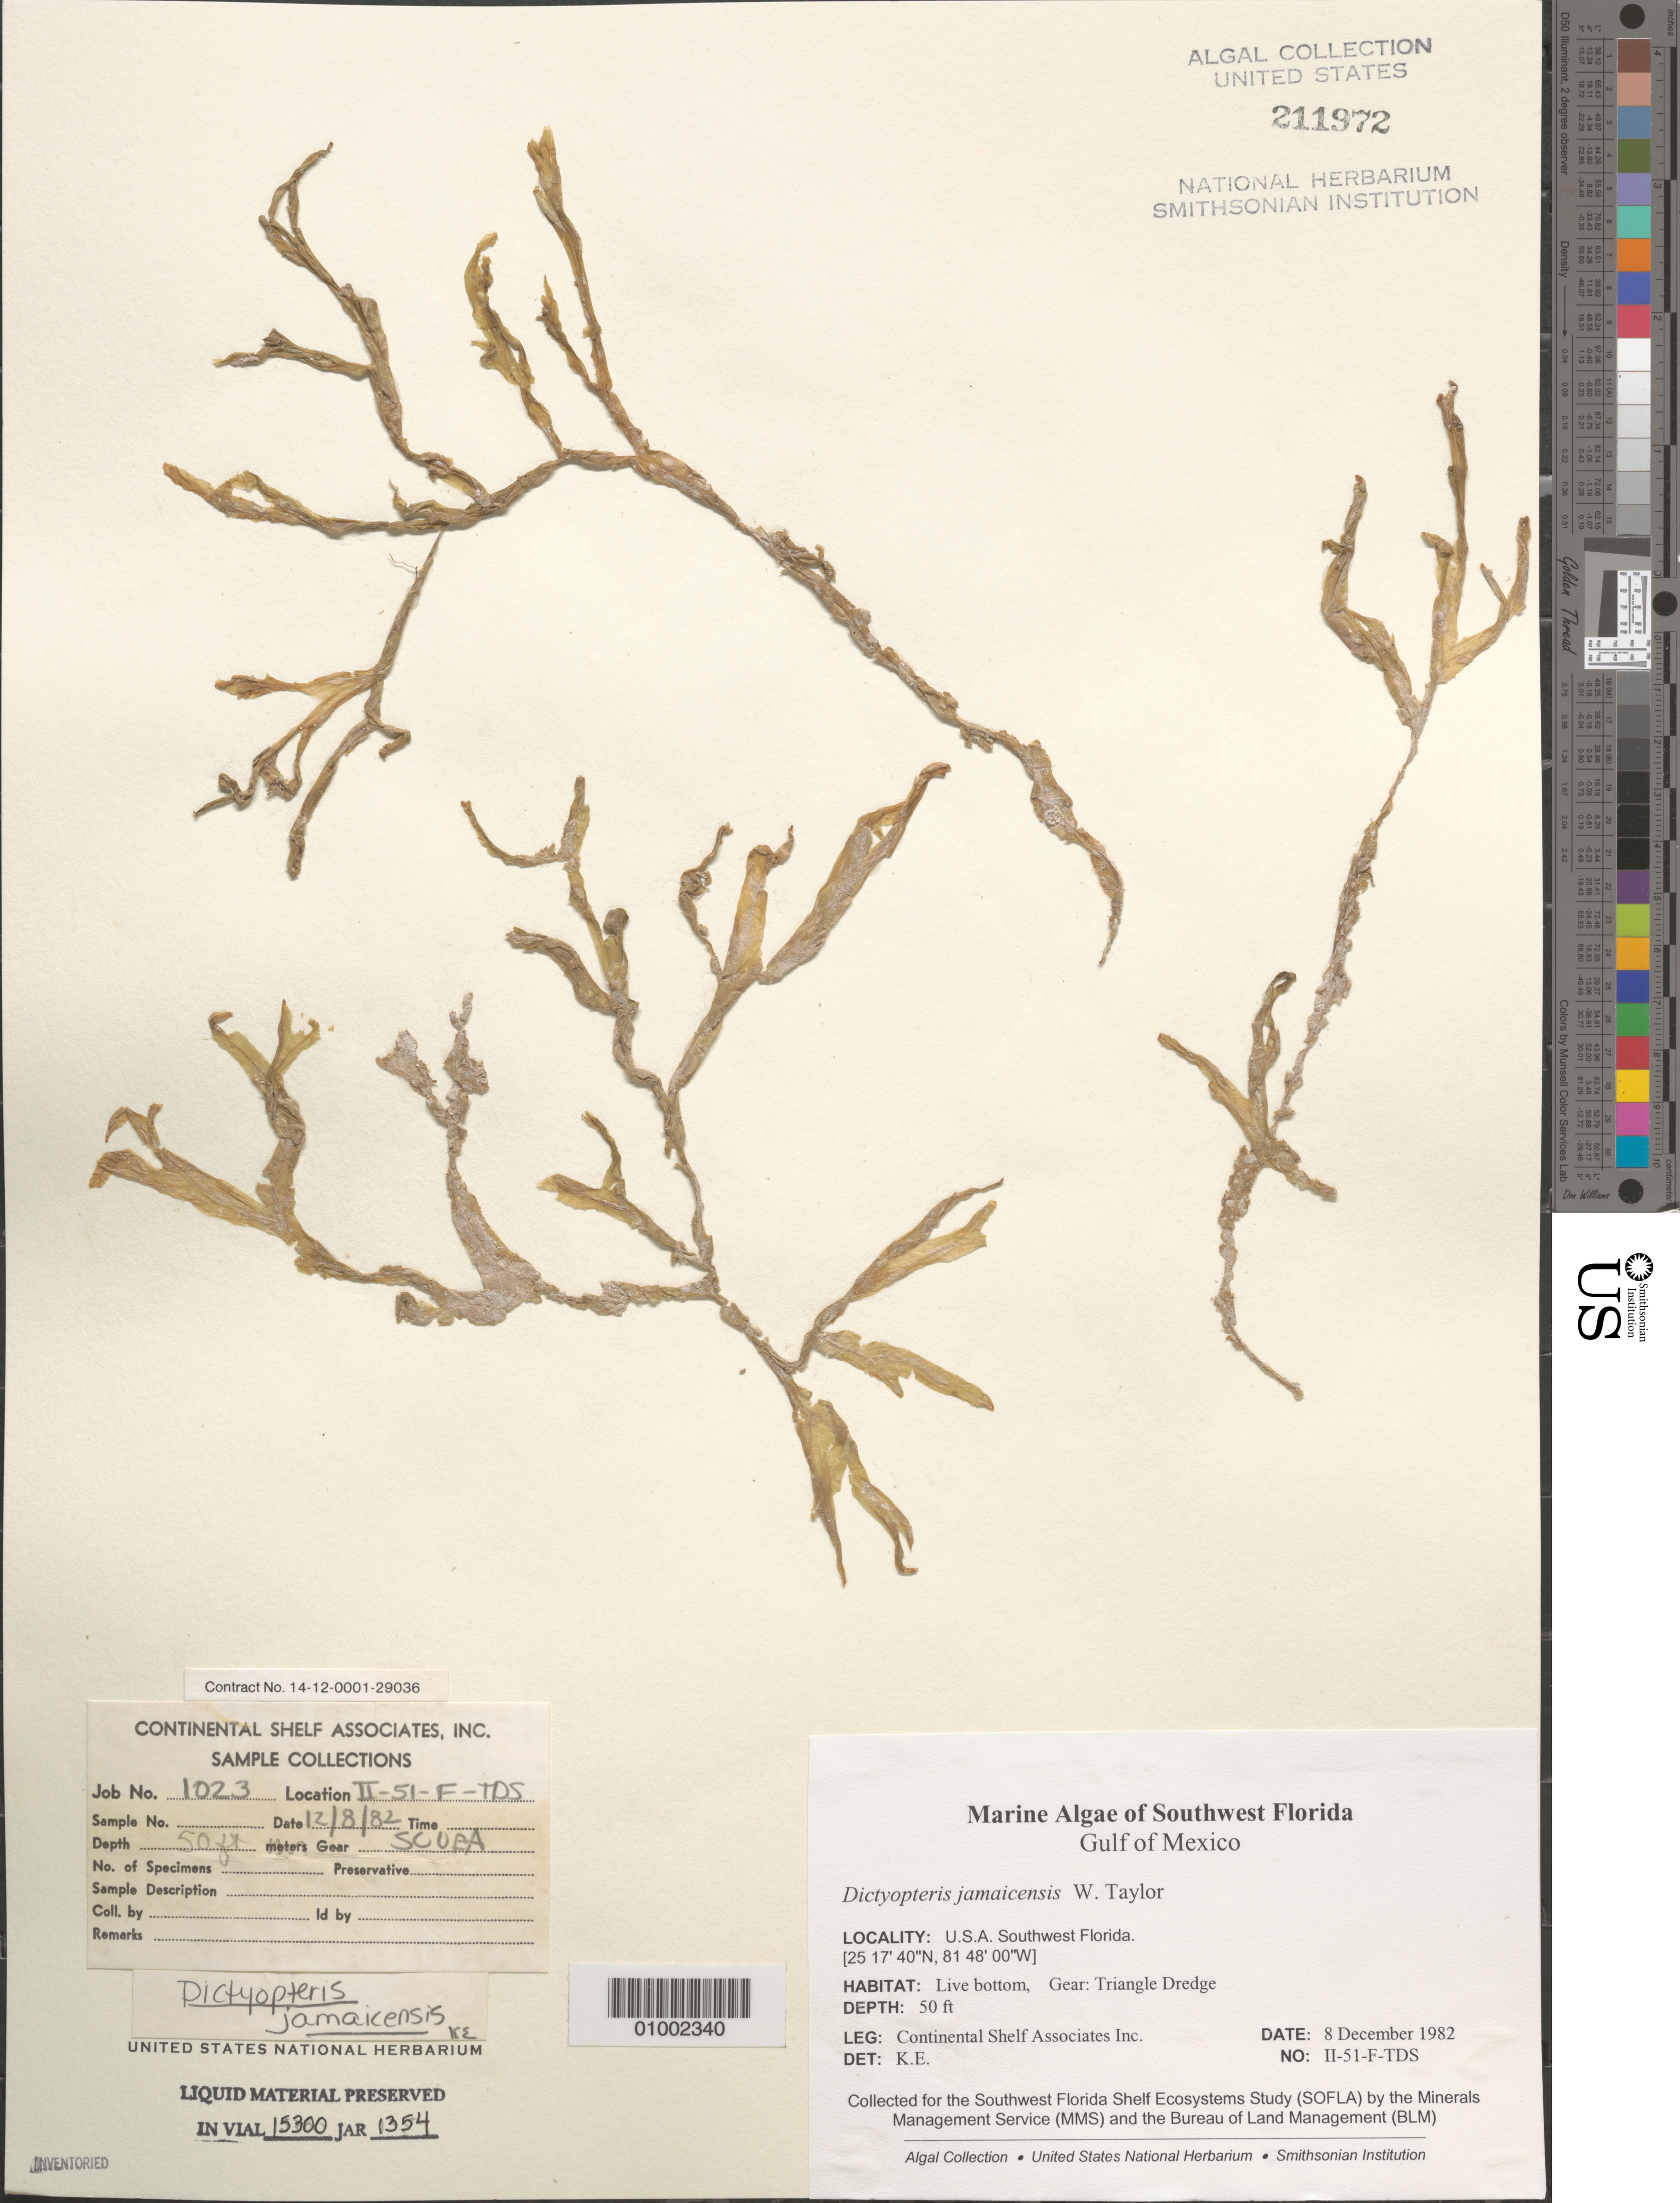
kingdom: Chromista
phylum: Ochrophyta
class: Phaeophyceae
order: Dictyotales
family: Dictyotaceae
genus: Dictyopteris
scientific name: Dictyopteris jamaicensis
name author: W.R. Taylor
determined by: E., K.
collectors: Continental Shelf Associates Inc.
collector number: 1023-II-51-F-TDS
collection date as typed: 08 Dec 1982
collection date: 1982-12-08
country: United States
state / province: Florida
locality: Gulf of Mexico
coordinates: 25 17'40"N, 81 48'00"W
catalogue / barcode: US 211972